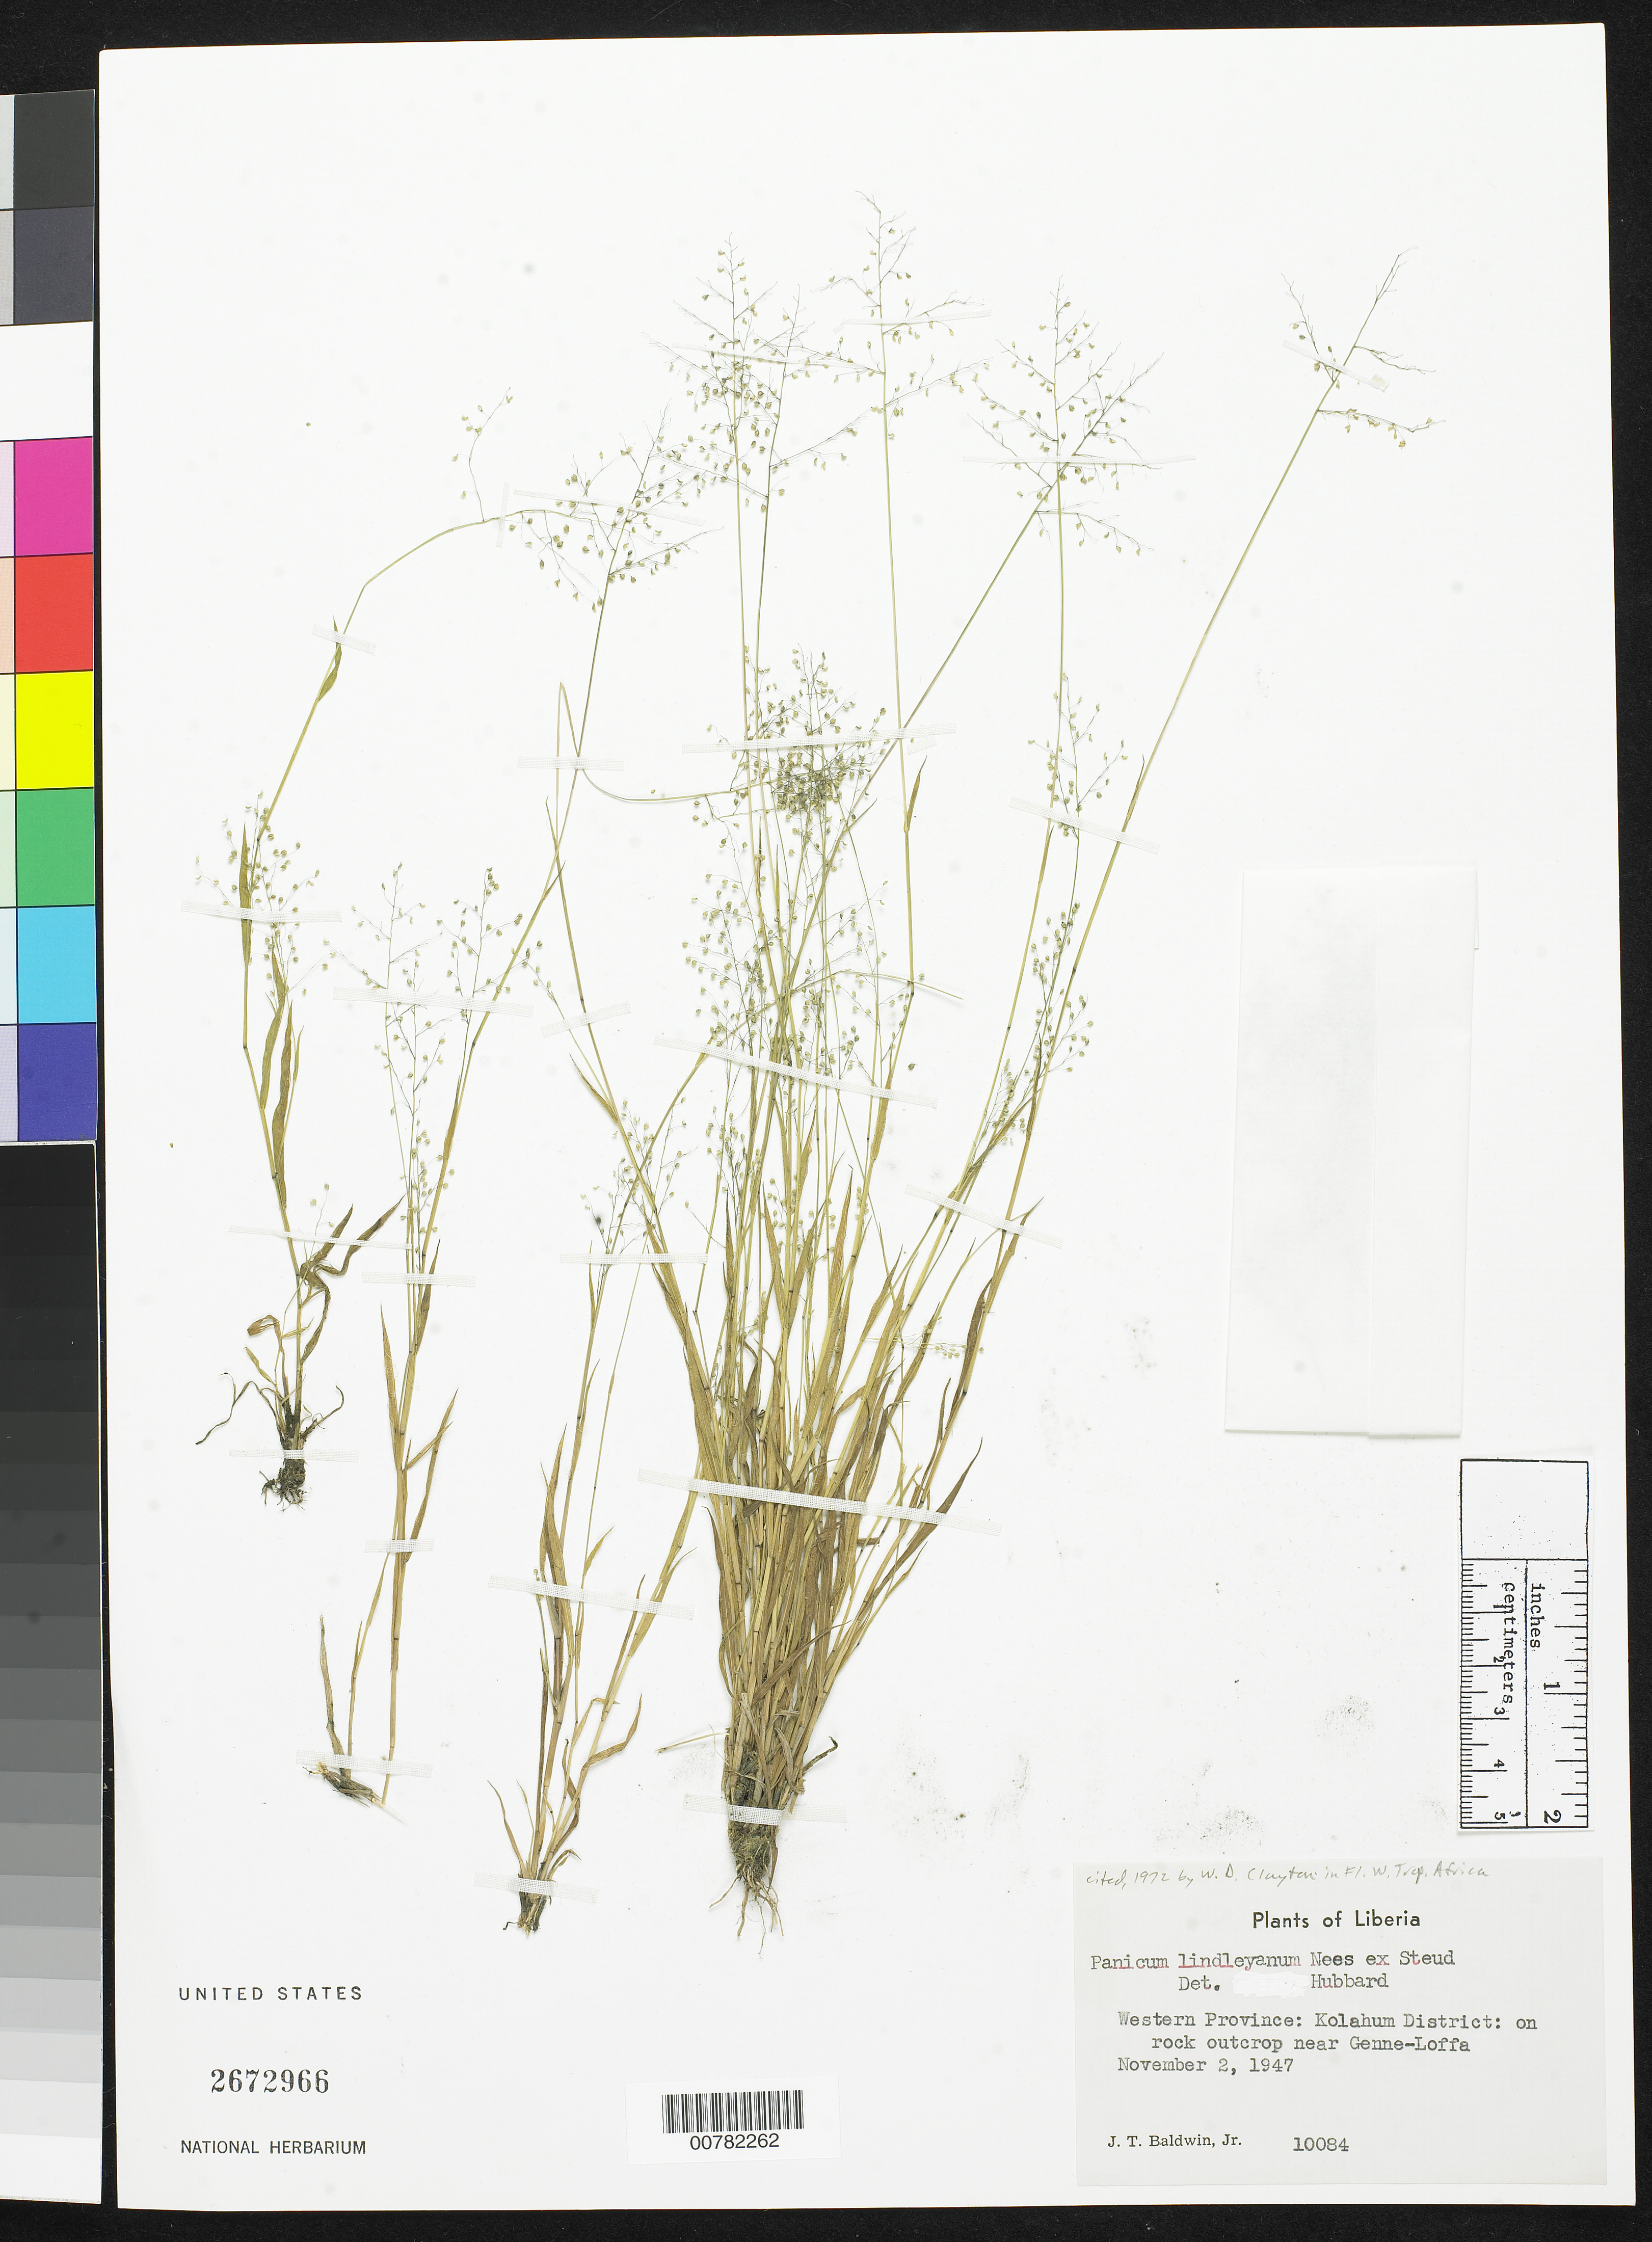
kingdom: Plantae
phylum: Tracheophyta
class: Liliopsida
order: Poales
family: Poaceae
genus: Panicum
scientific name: Panicum gemmeum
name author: C.E. Hubb.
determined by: Hubbard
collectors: J. T. Baldwin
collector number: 10084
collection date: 1947-11-02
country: Liberia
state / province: Lofa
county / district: Kolahun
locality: on rock outcrop near Genne-Loffa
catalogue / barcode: US 2672966